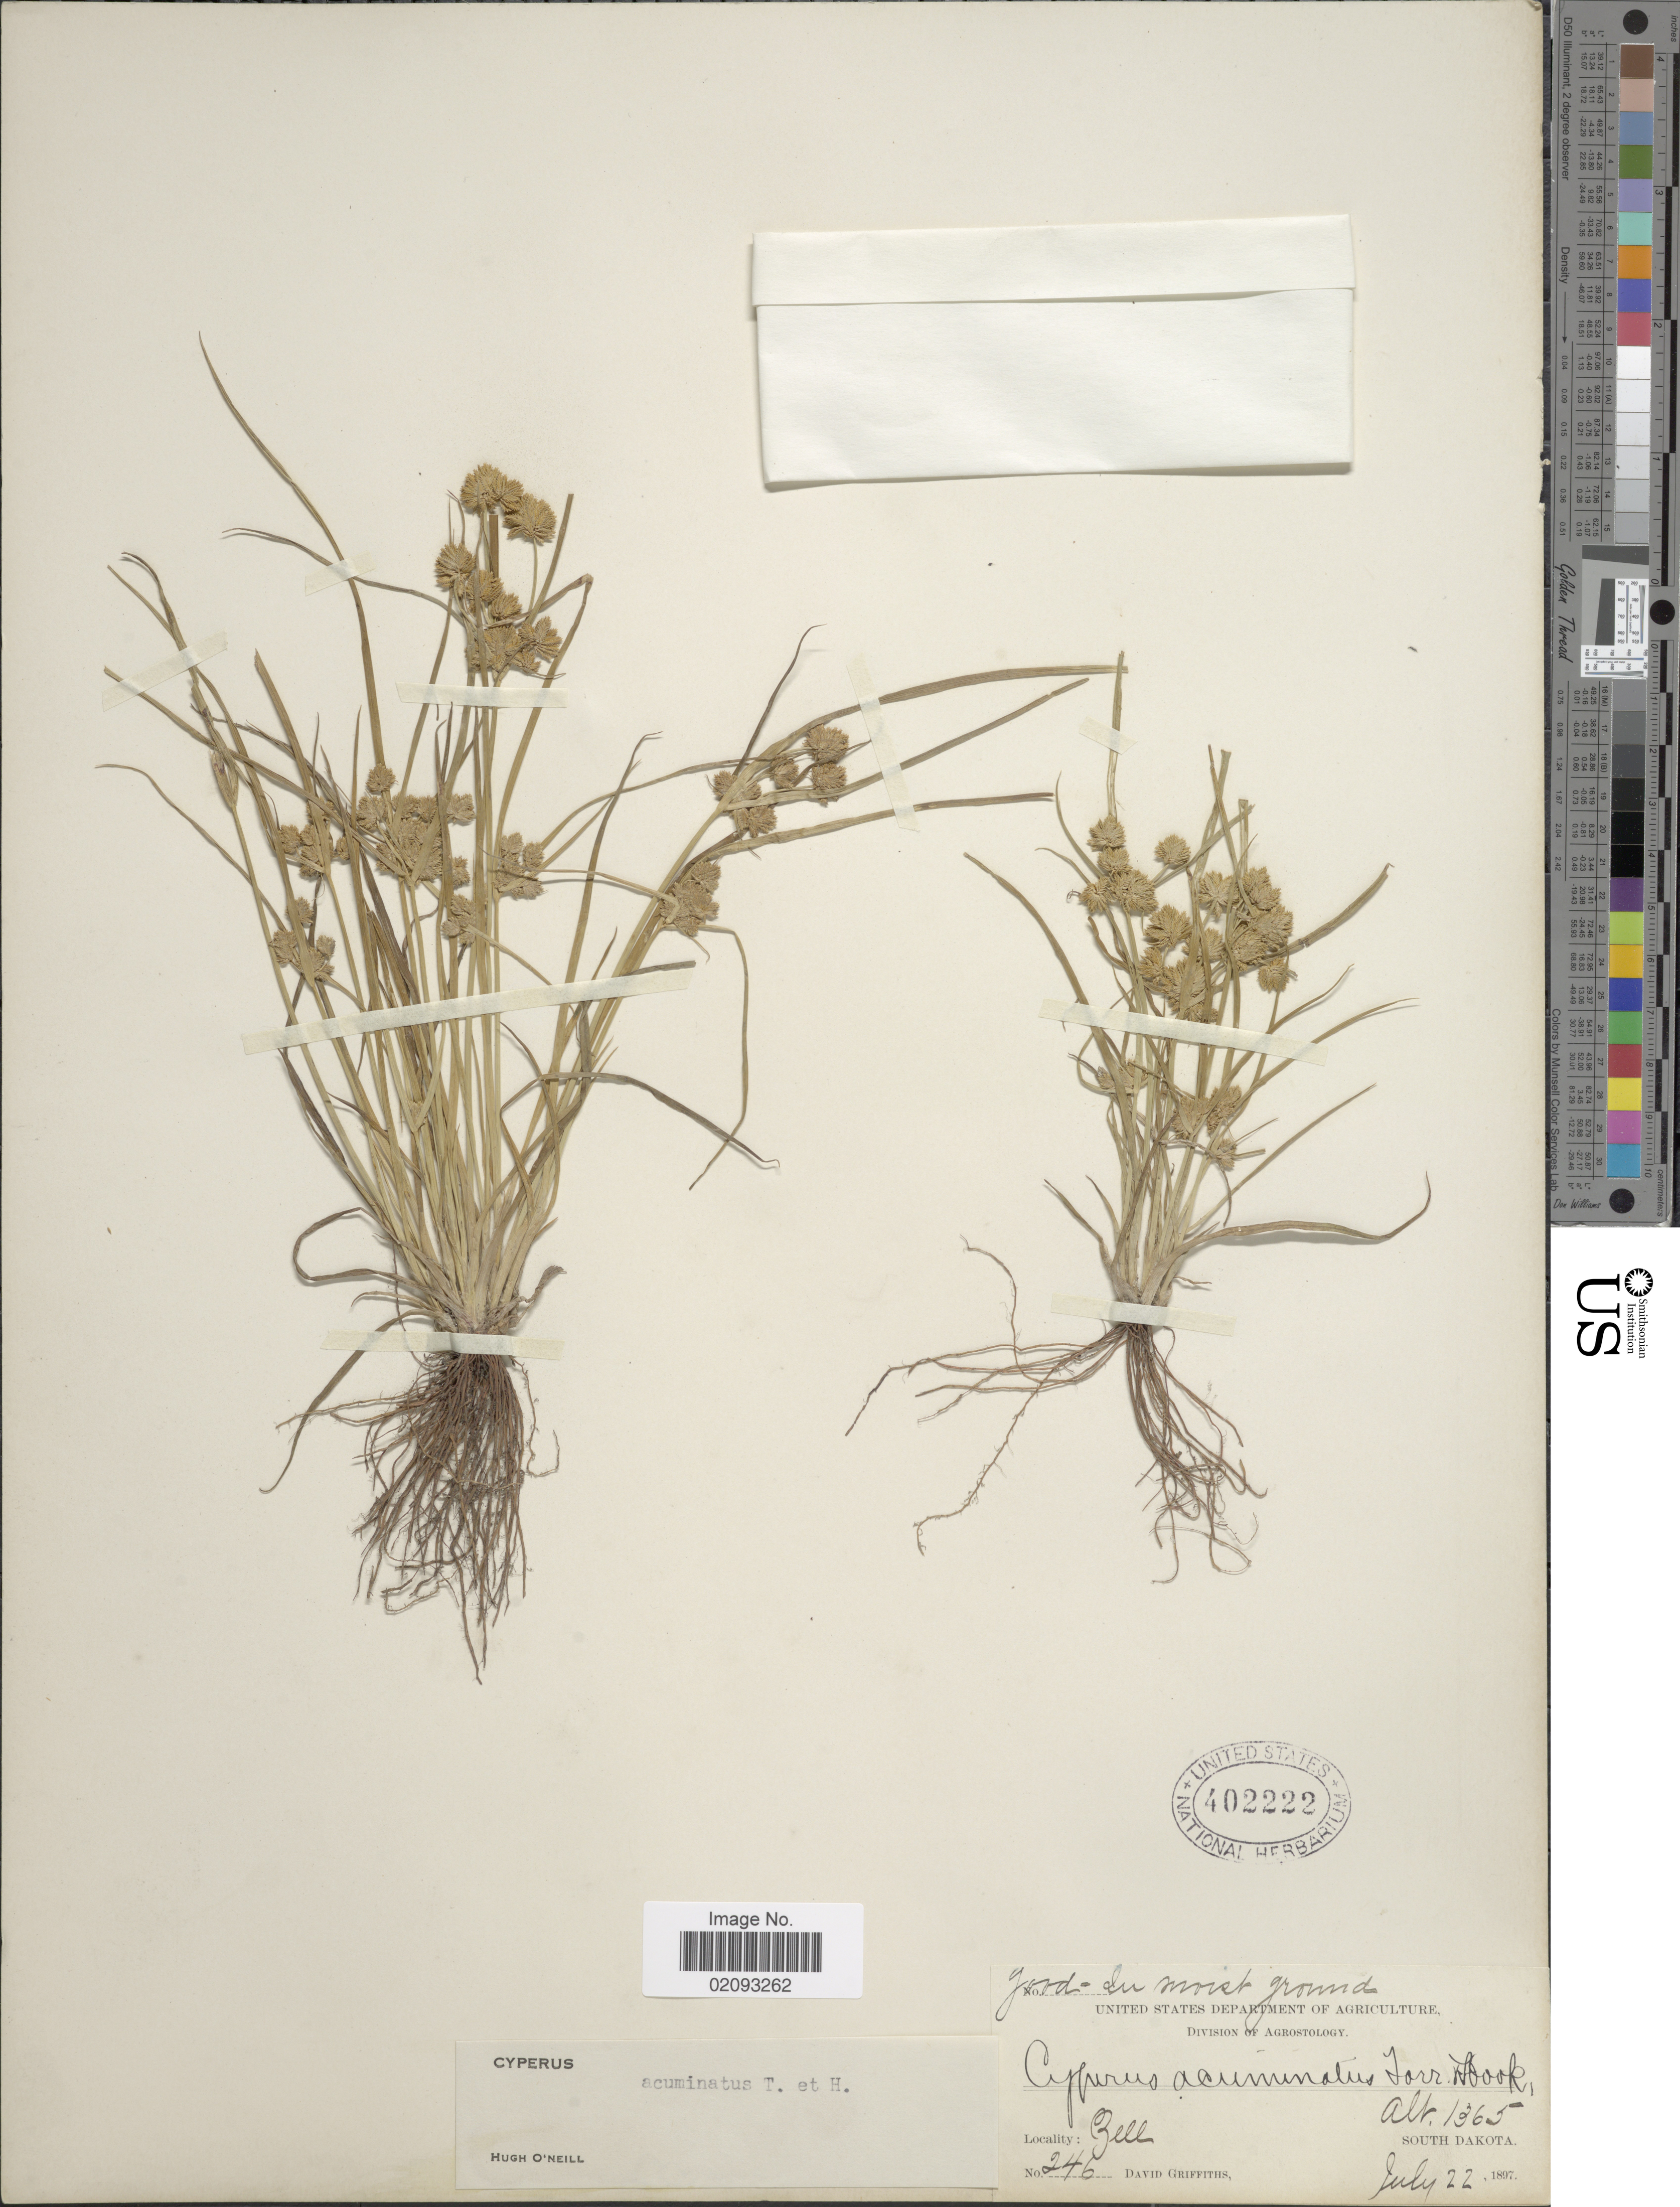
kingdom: Plantae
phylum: Tracheophyta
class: Liliopsida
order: Poales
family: Cyperaceae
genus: Cyperus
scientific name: Cyperus acuminatus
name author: Torr. & Hook.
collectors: D. Griffiths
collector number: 246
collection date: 1897-07-22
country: United States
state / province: South Dakota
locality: Bell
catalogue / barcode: US 402222